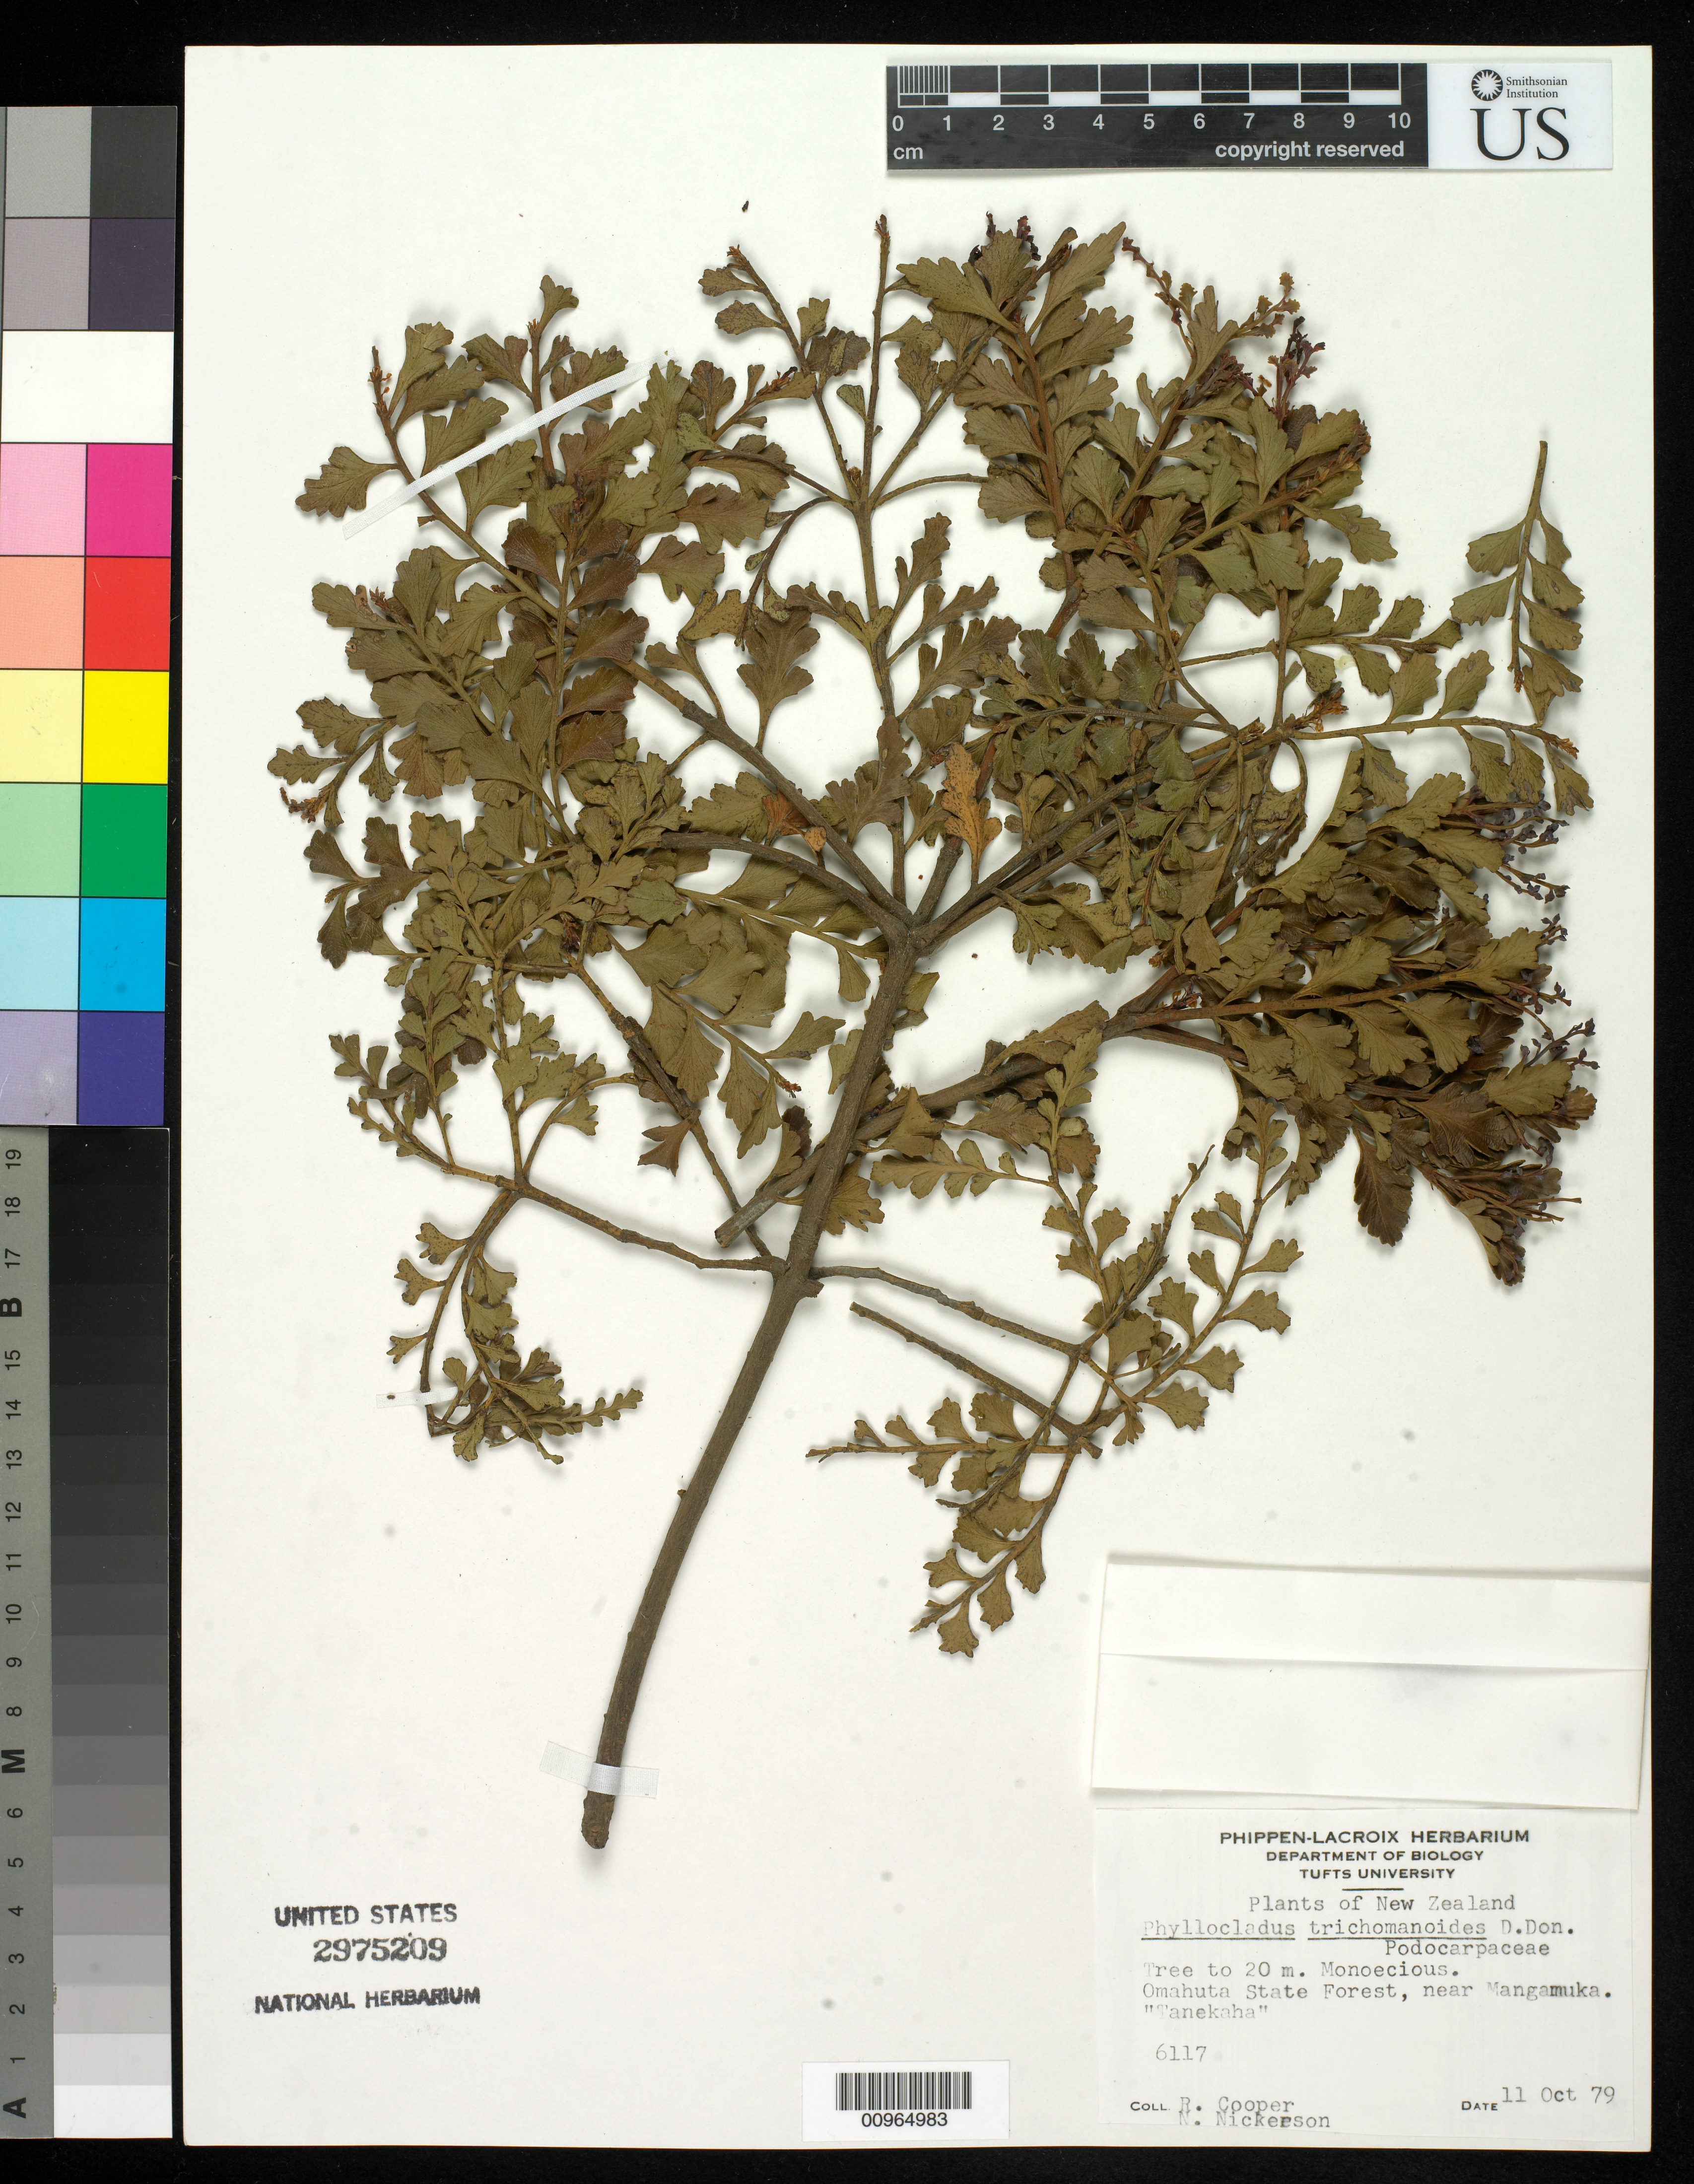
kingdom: Plantae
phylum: Tracheophyta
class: Pinopsida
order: Pinales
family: Phyllocladaceae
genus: Phyllocladus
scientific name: Phyllocladus trichomanoides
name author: D. Don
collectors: R. Cooper & N. Nickerson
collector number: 6117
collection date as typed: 11 Oct 1979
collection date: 1979-10-11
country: New Zealand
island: New Zealand I.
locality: Omahuta State Forest, near Mangamuka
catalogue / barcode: US 2975209